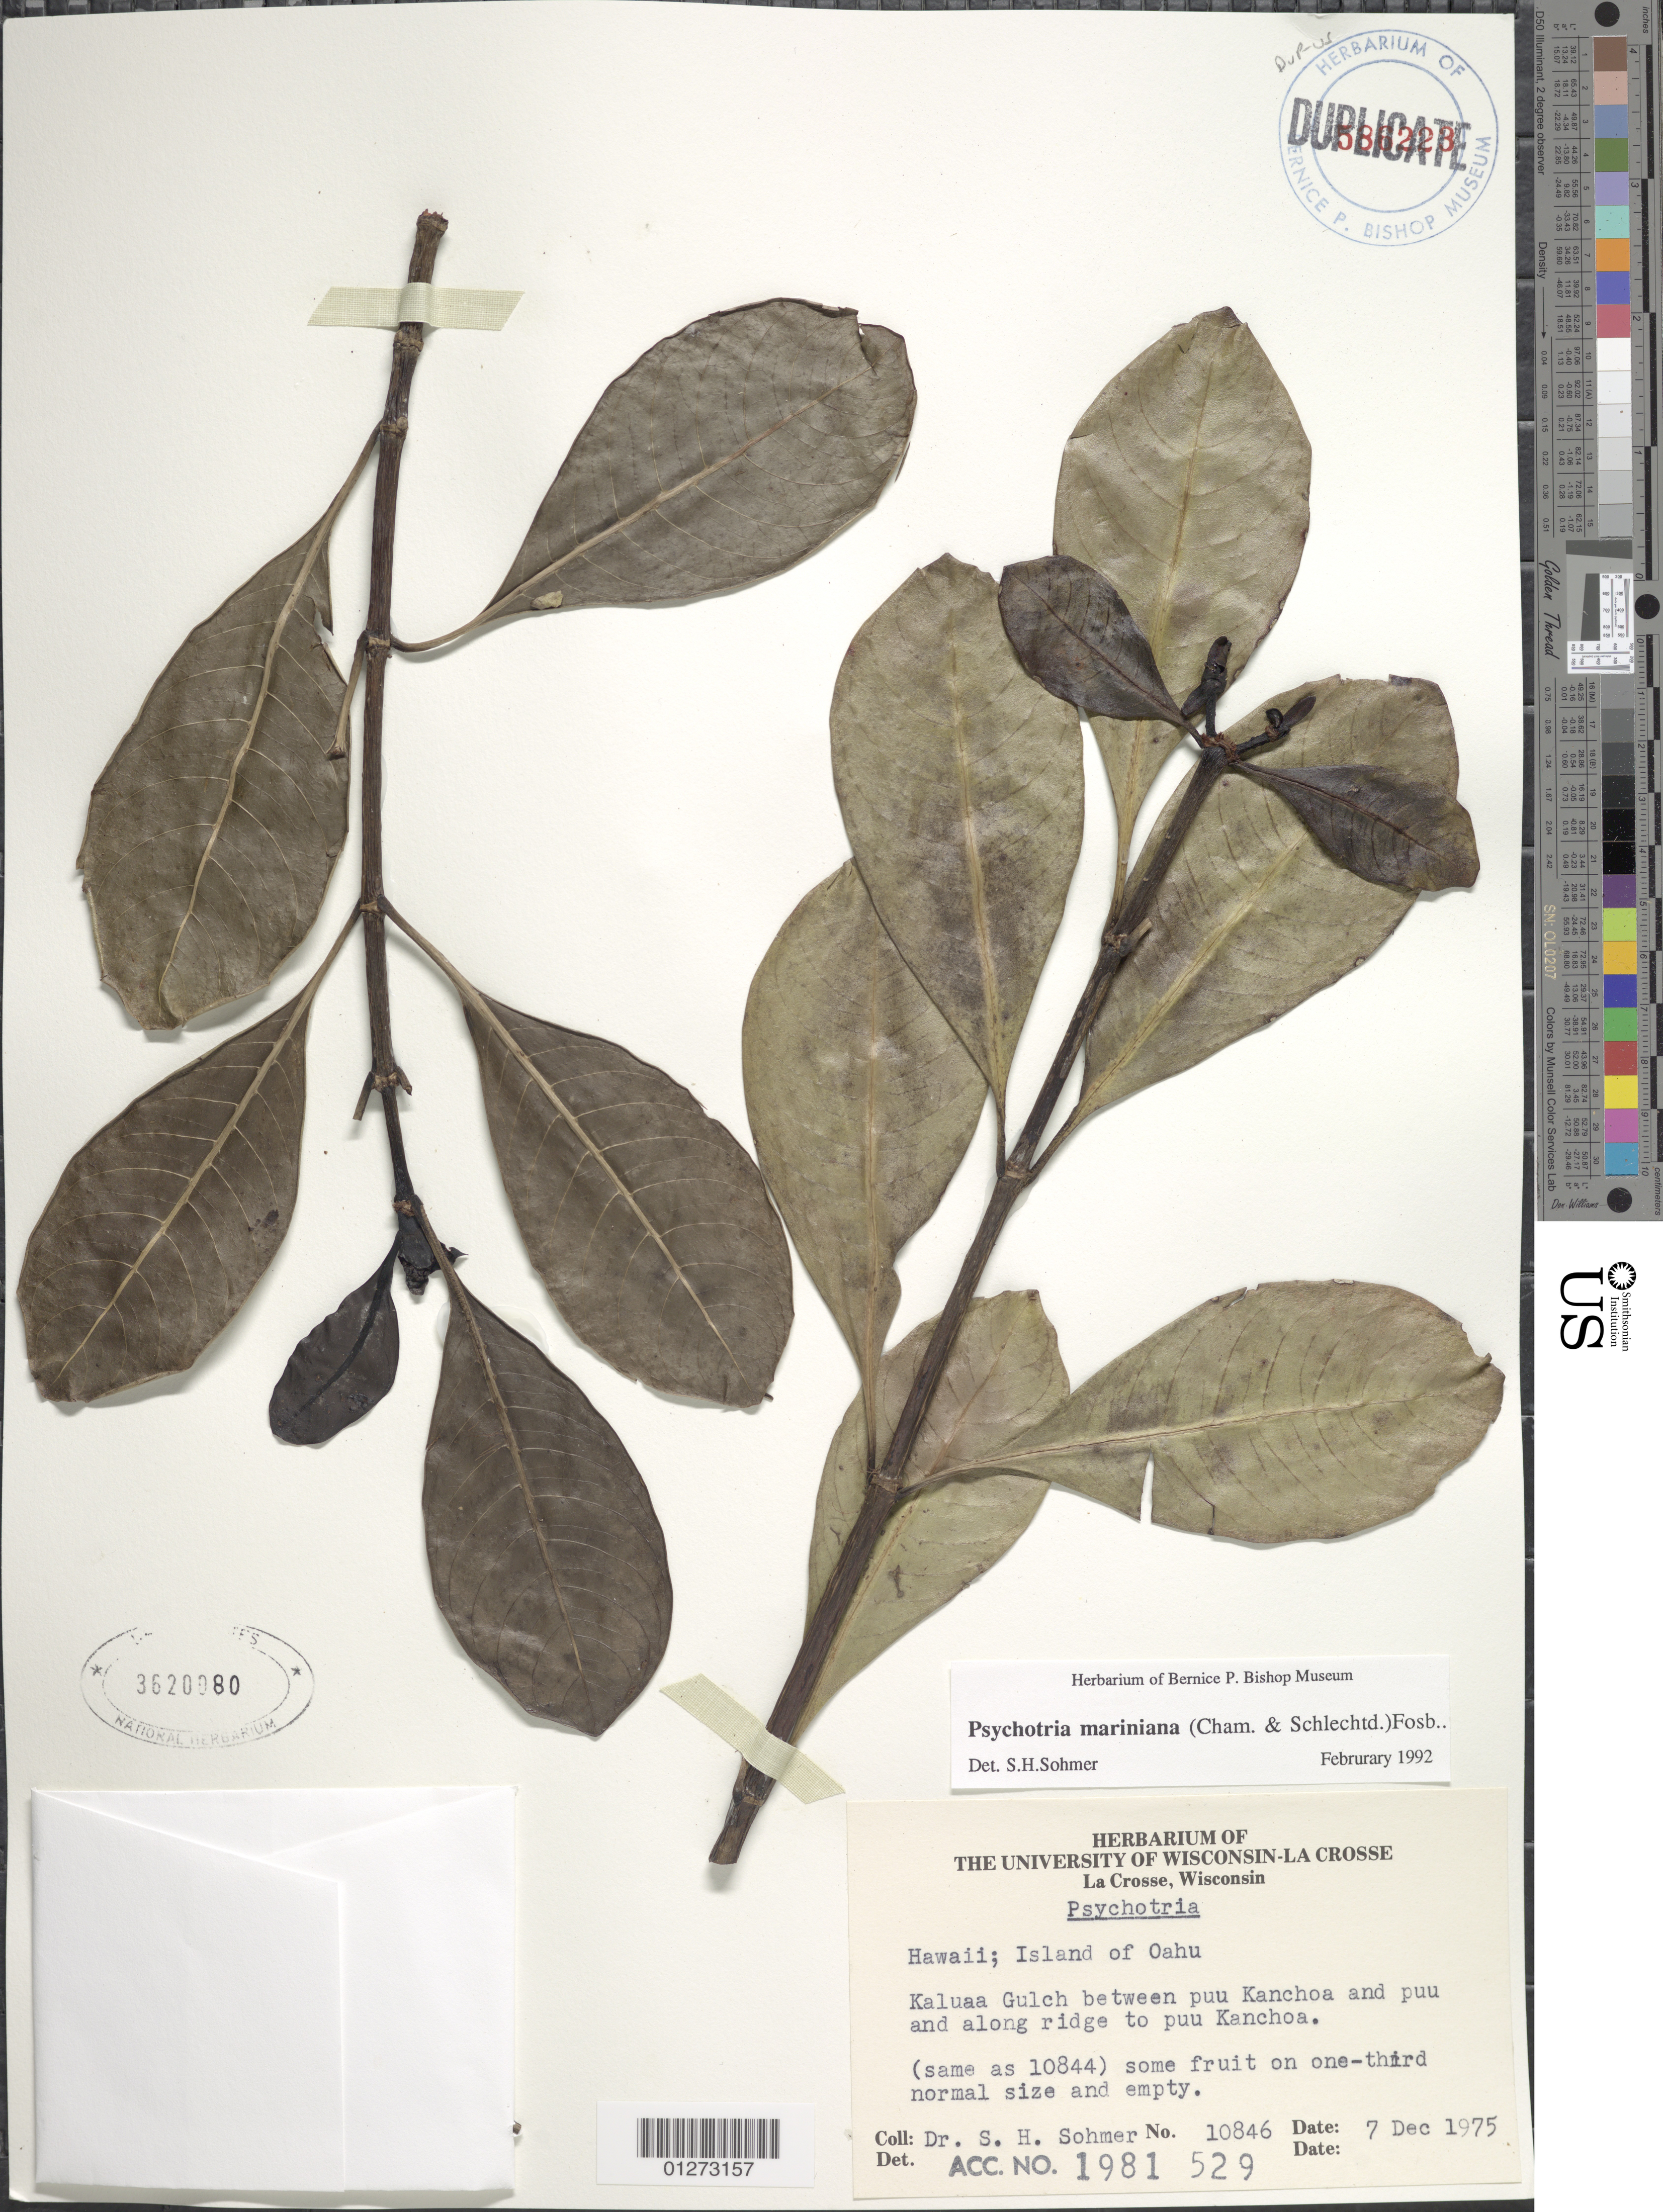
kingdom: Plantae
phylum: Tracheophyta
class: Magnoliopsida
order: Gentianales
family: Rubiaceae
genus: Psychotria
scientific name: Psychotria mariniana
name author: (Cham. & Schltdl.) Fosberg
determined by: Sohmer, S. H.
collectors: S. H. Sohmer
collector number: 10846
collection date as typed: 7 Dec 1975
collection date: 1975-12-07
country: United States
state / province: Hawaii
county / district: Honolulu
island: Oahu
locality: Kaluaa Gulch between puu Kanchoa and puu and along ridge to puu Kanchoa.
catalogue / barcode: US 3620080